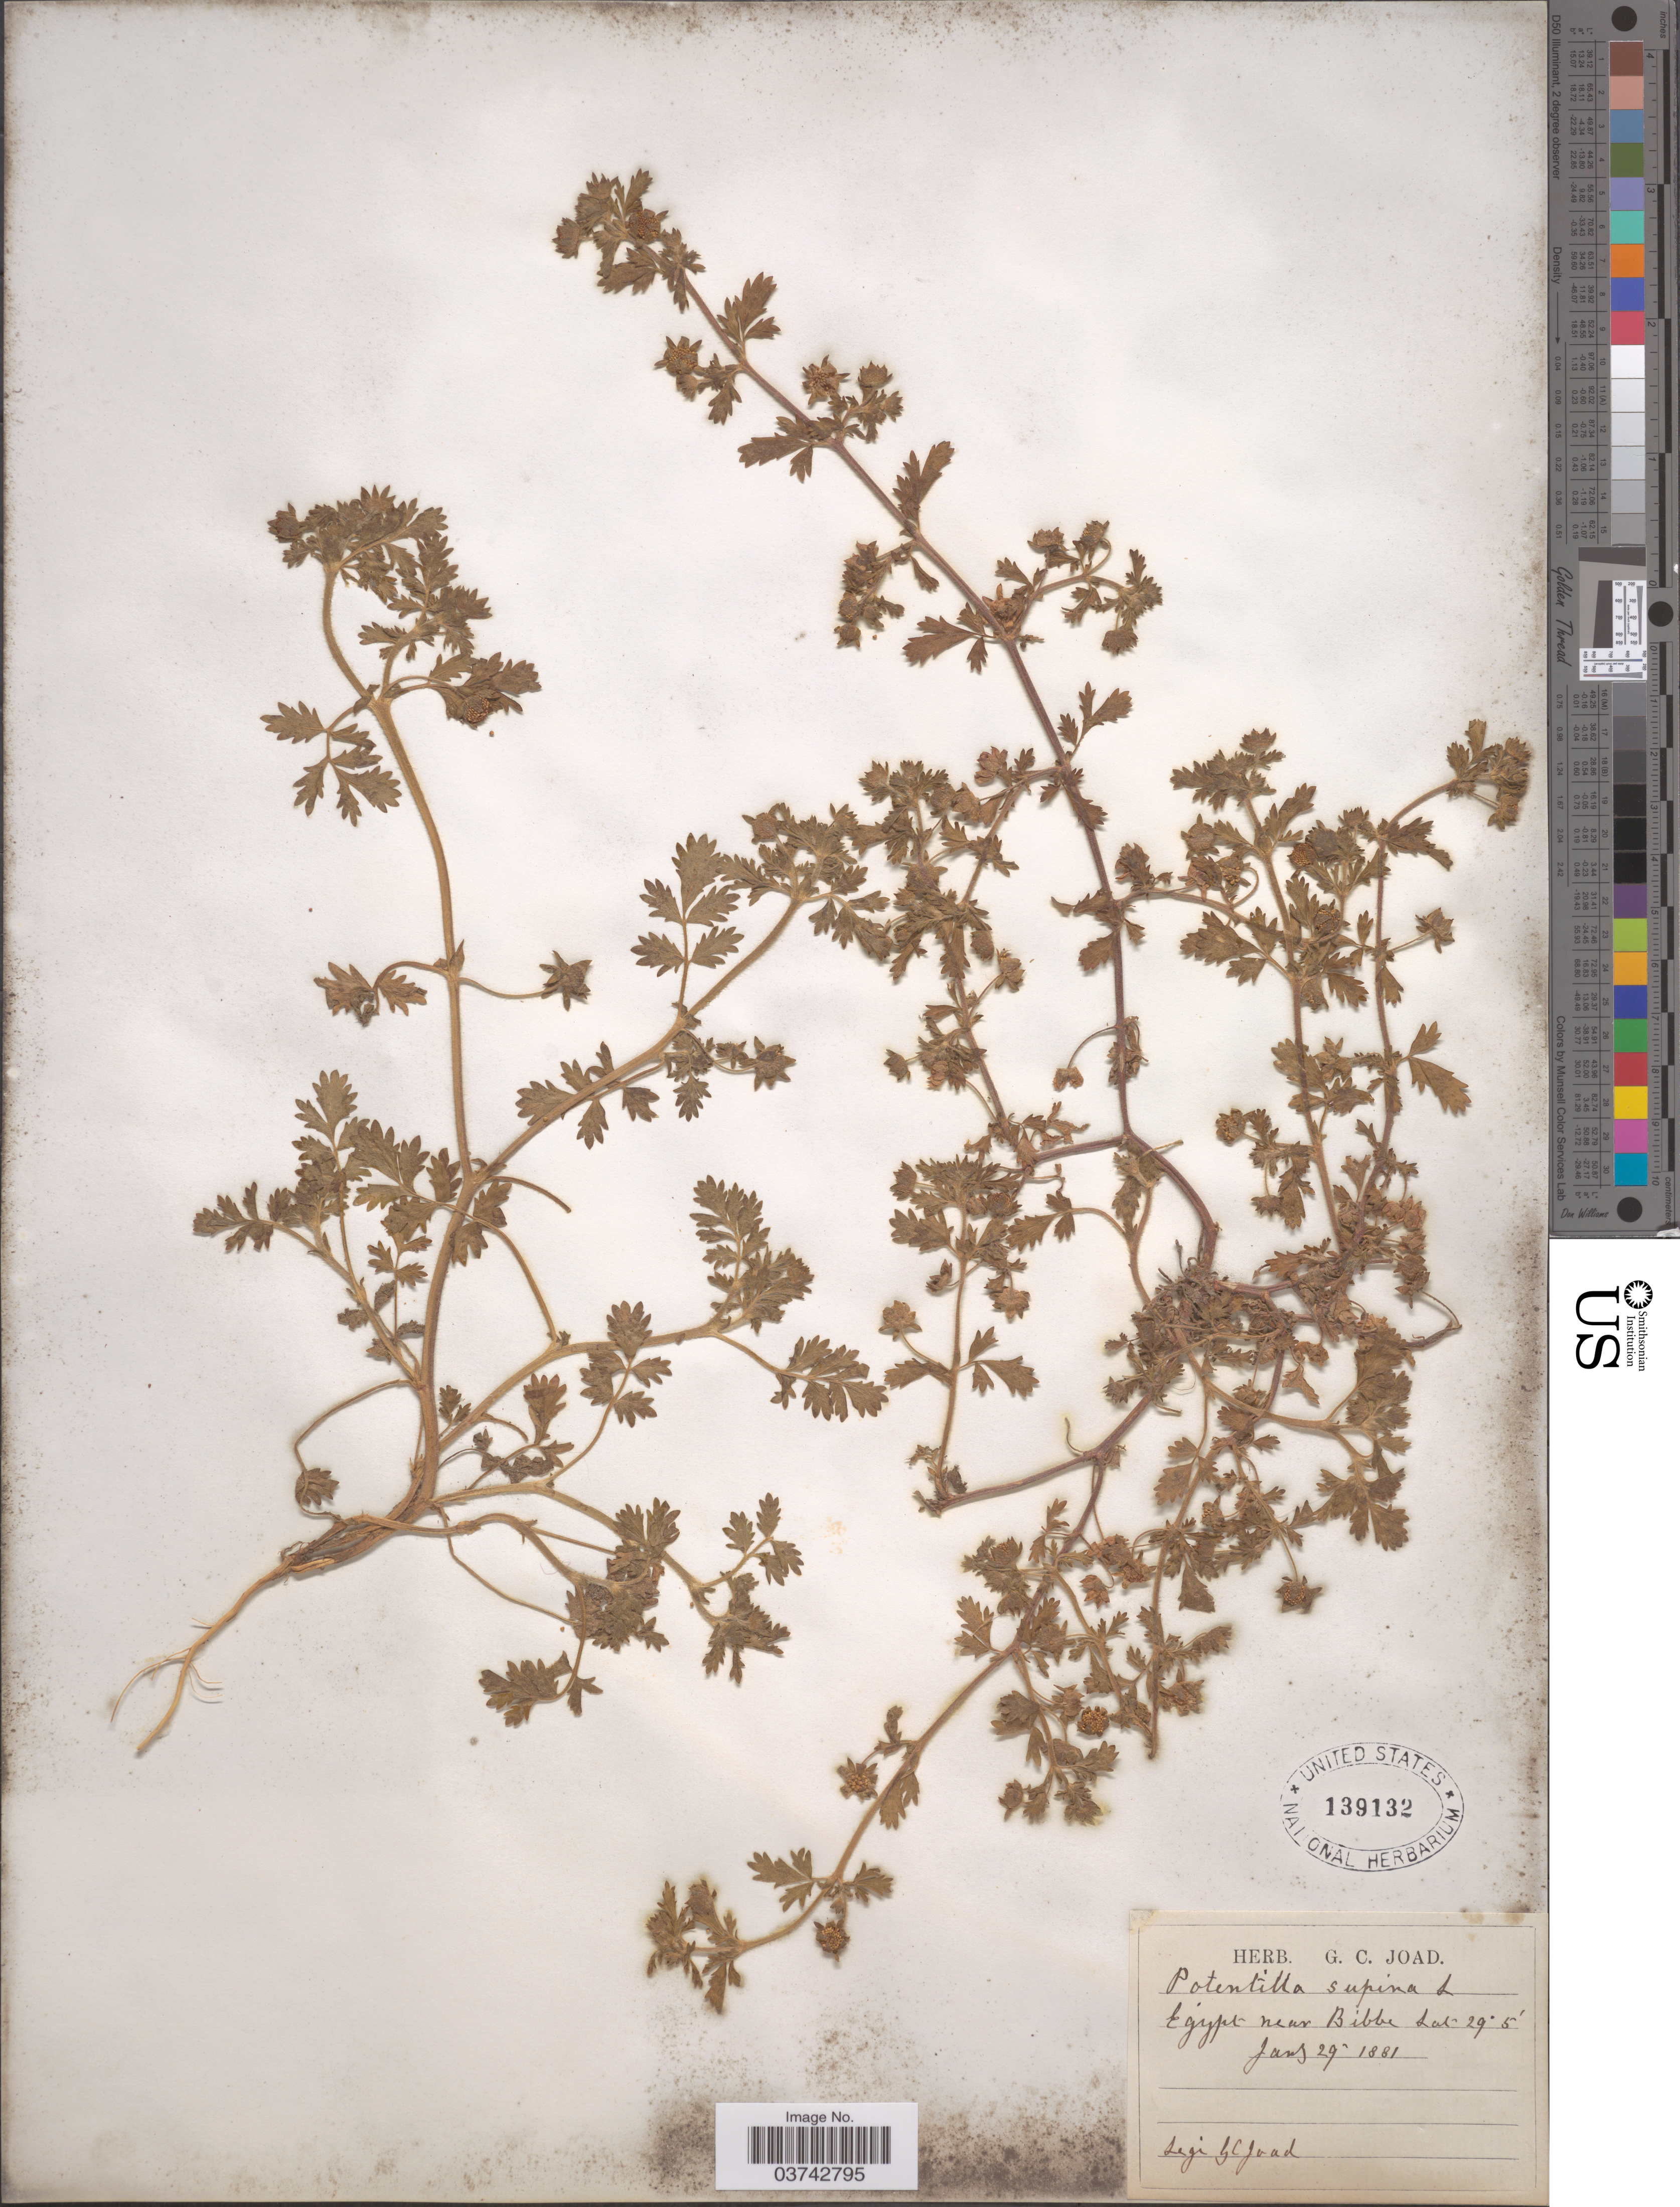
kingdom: Plantae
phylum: Tracheophyta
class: Magnoliopsida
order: Rosales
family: Rosaceae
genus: Potentilla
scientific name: Potentilla supina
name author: L.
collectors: G. Joad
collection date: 1881-01-29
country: Egypt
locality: Egypt near Bibbe.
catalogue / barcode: US 139132